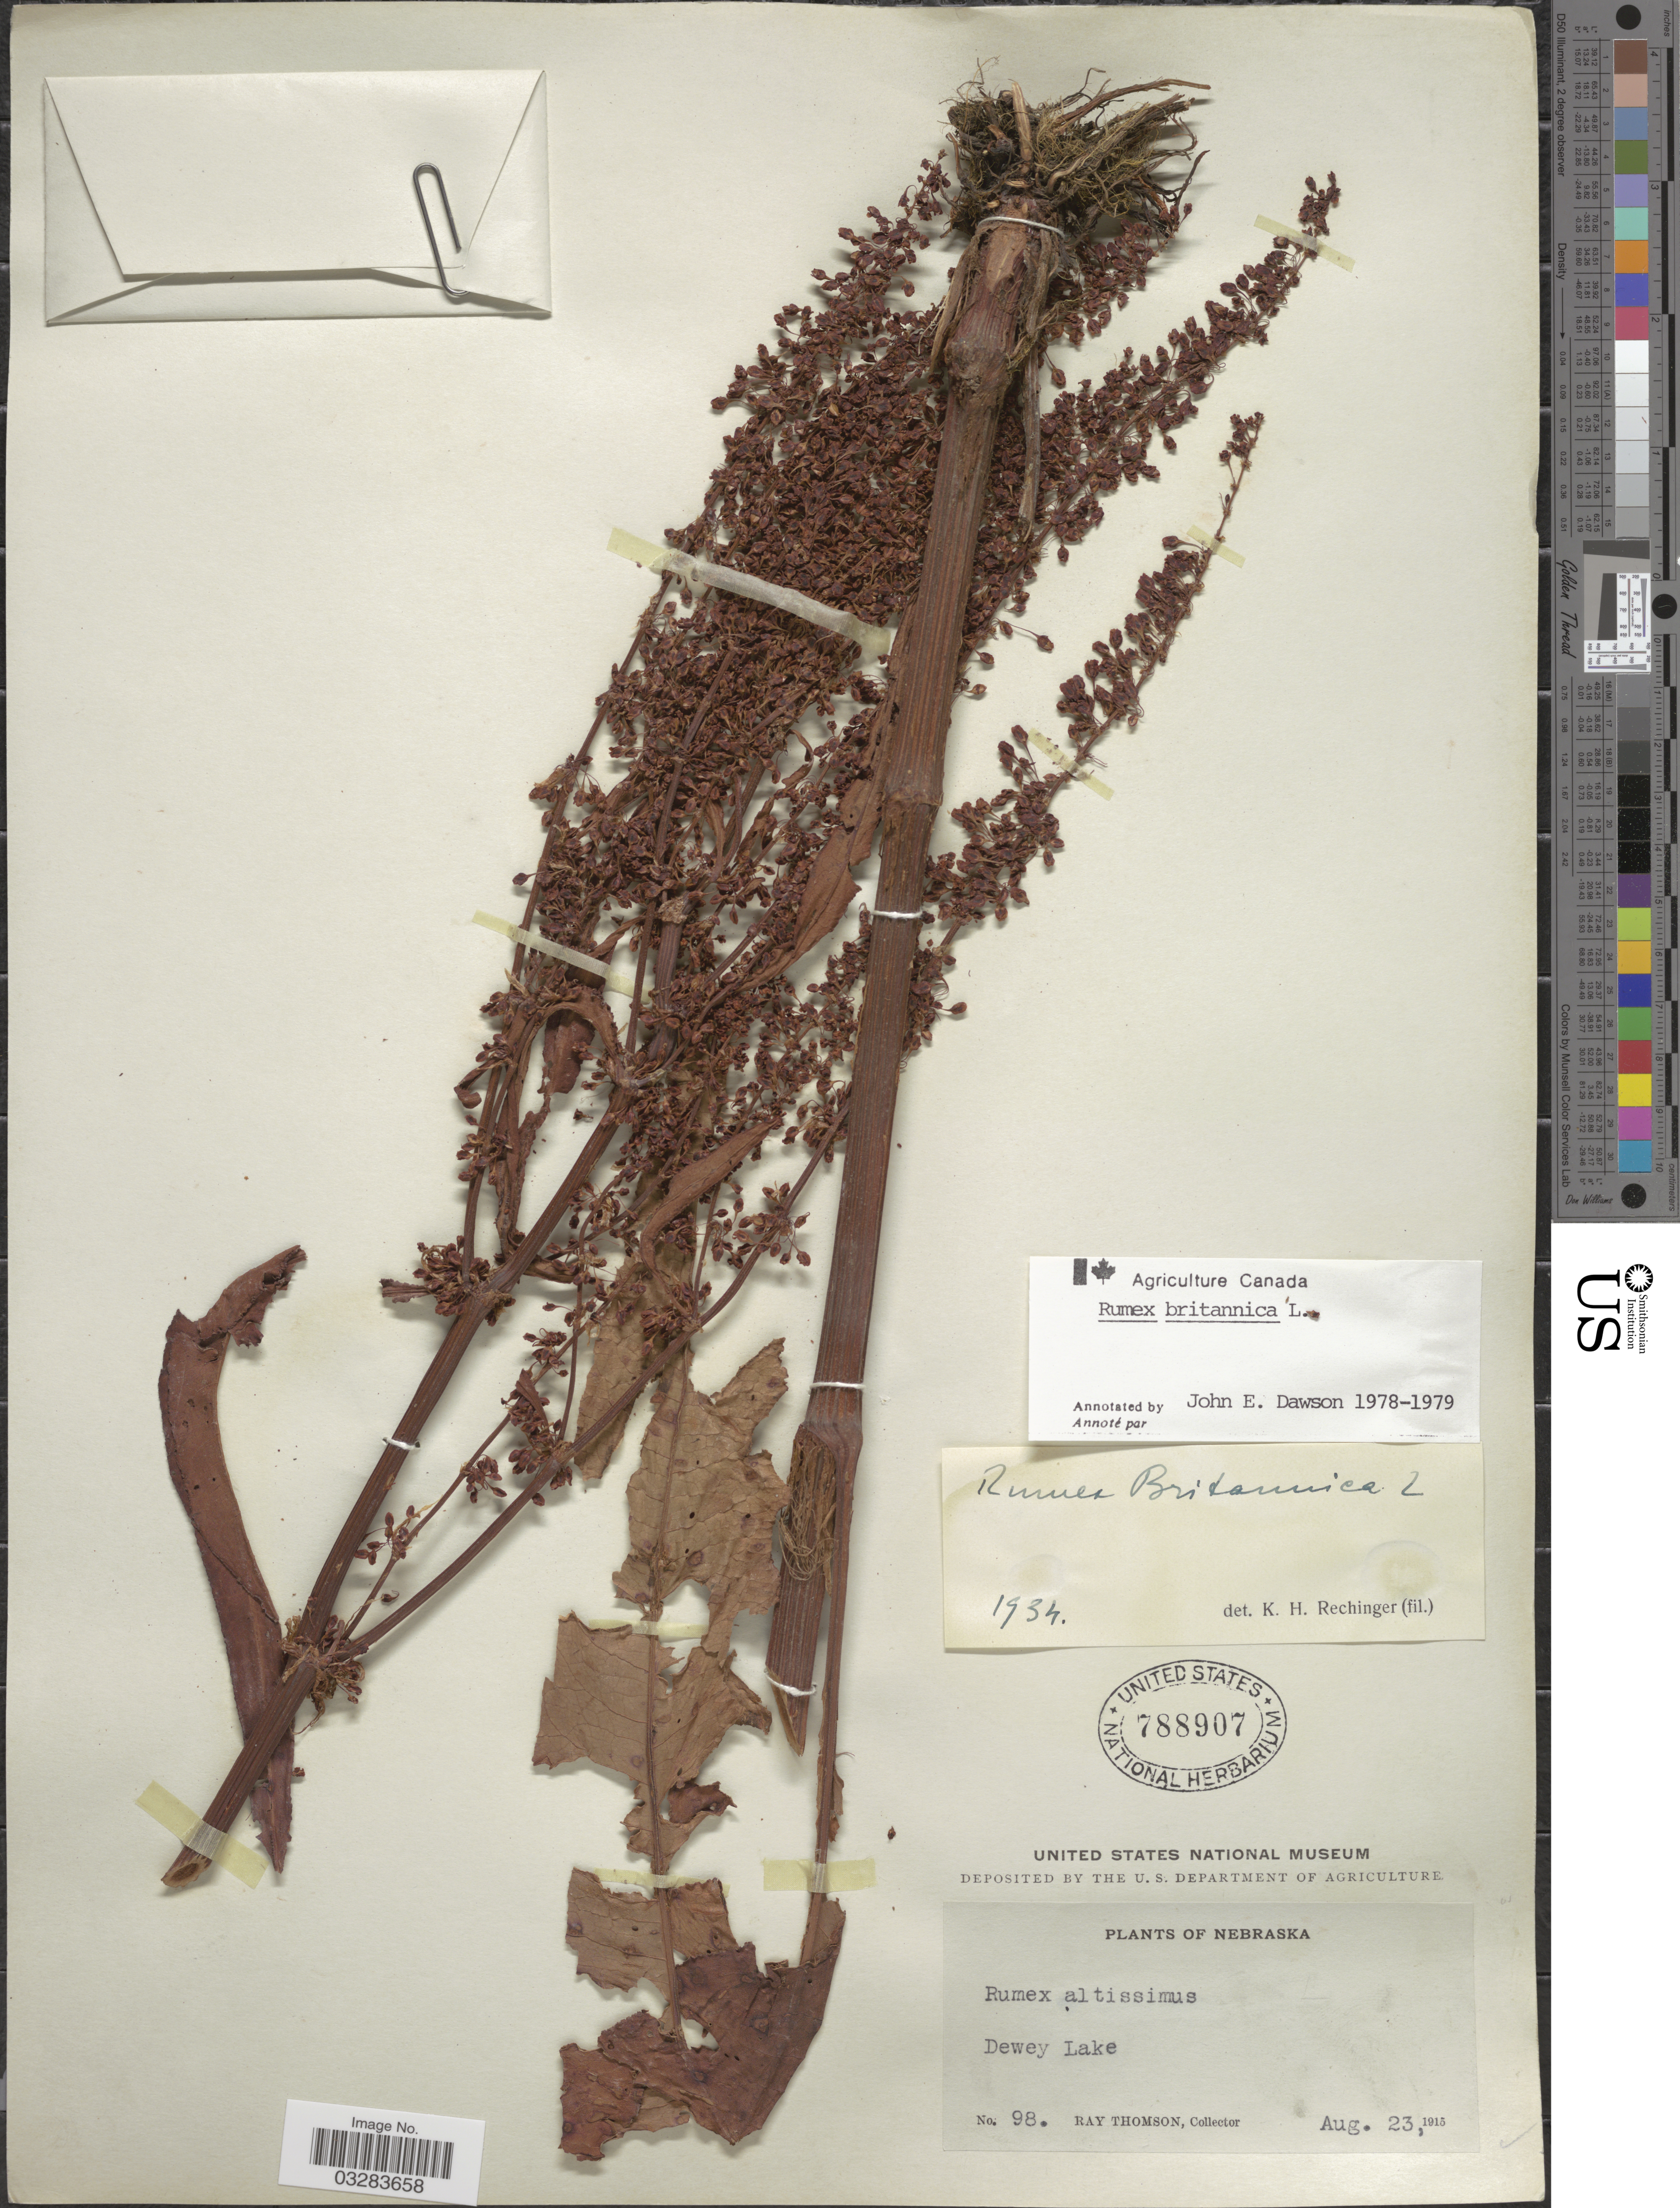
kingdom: Plantae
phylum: Tracheophyta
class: Magnoliopsida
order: Caryophyllales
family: Polygonaceae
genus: Rumex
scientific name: Rumex britannica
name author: L.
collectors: R. Thomson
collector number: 98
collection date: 1915-08-23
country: United States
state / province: Nebraska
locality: Dewey Lake.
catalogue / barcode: US 788907